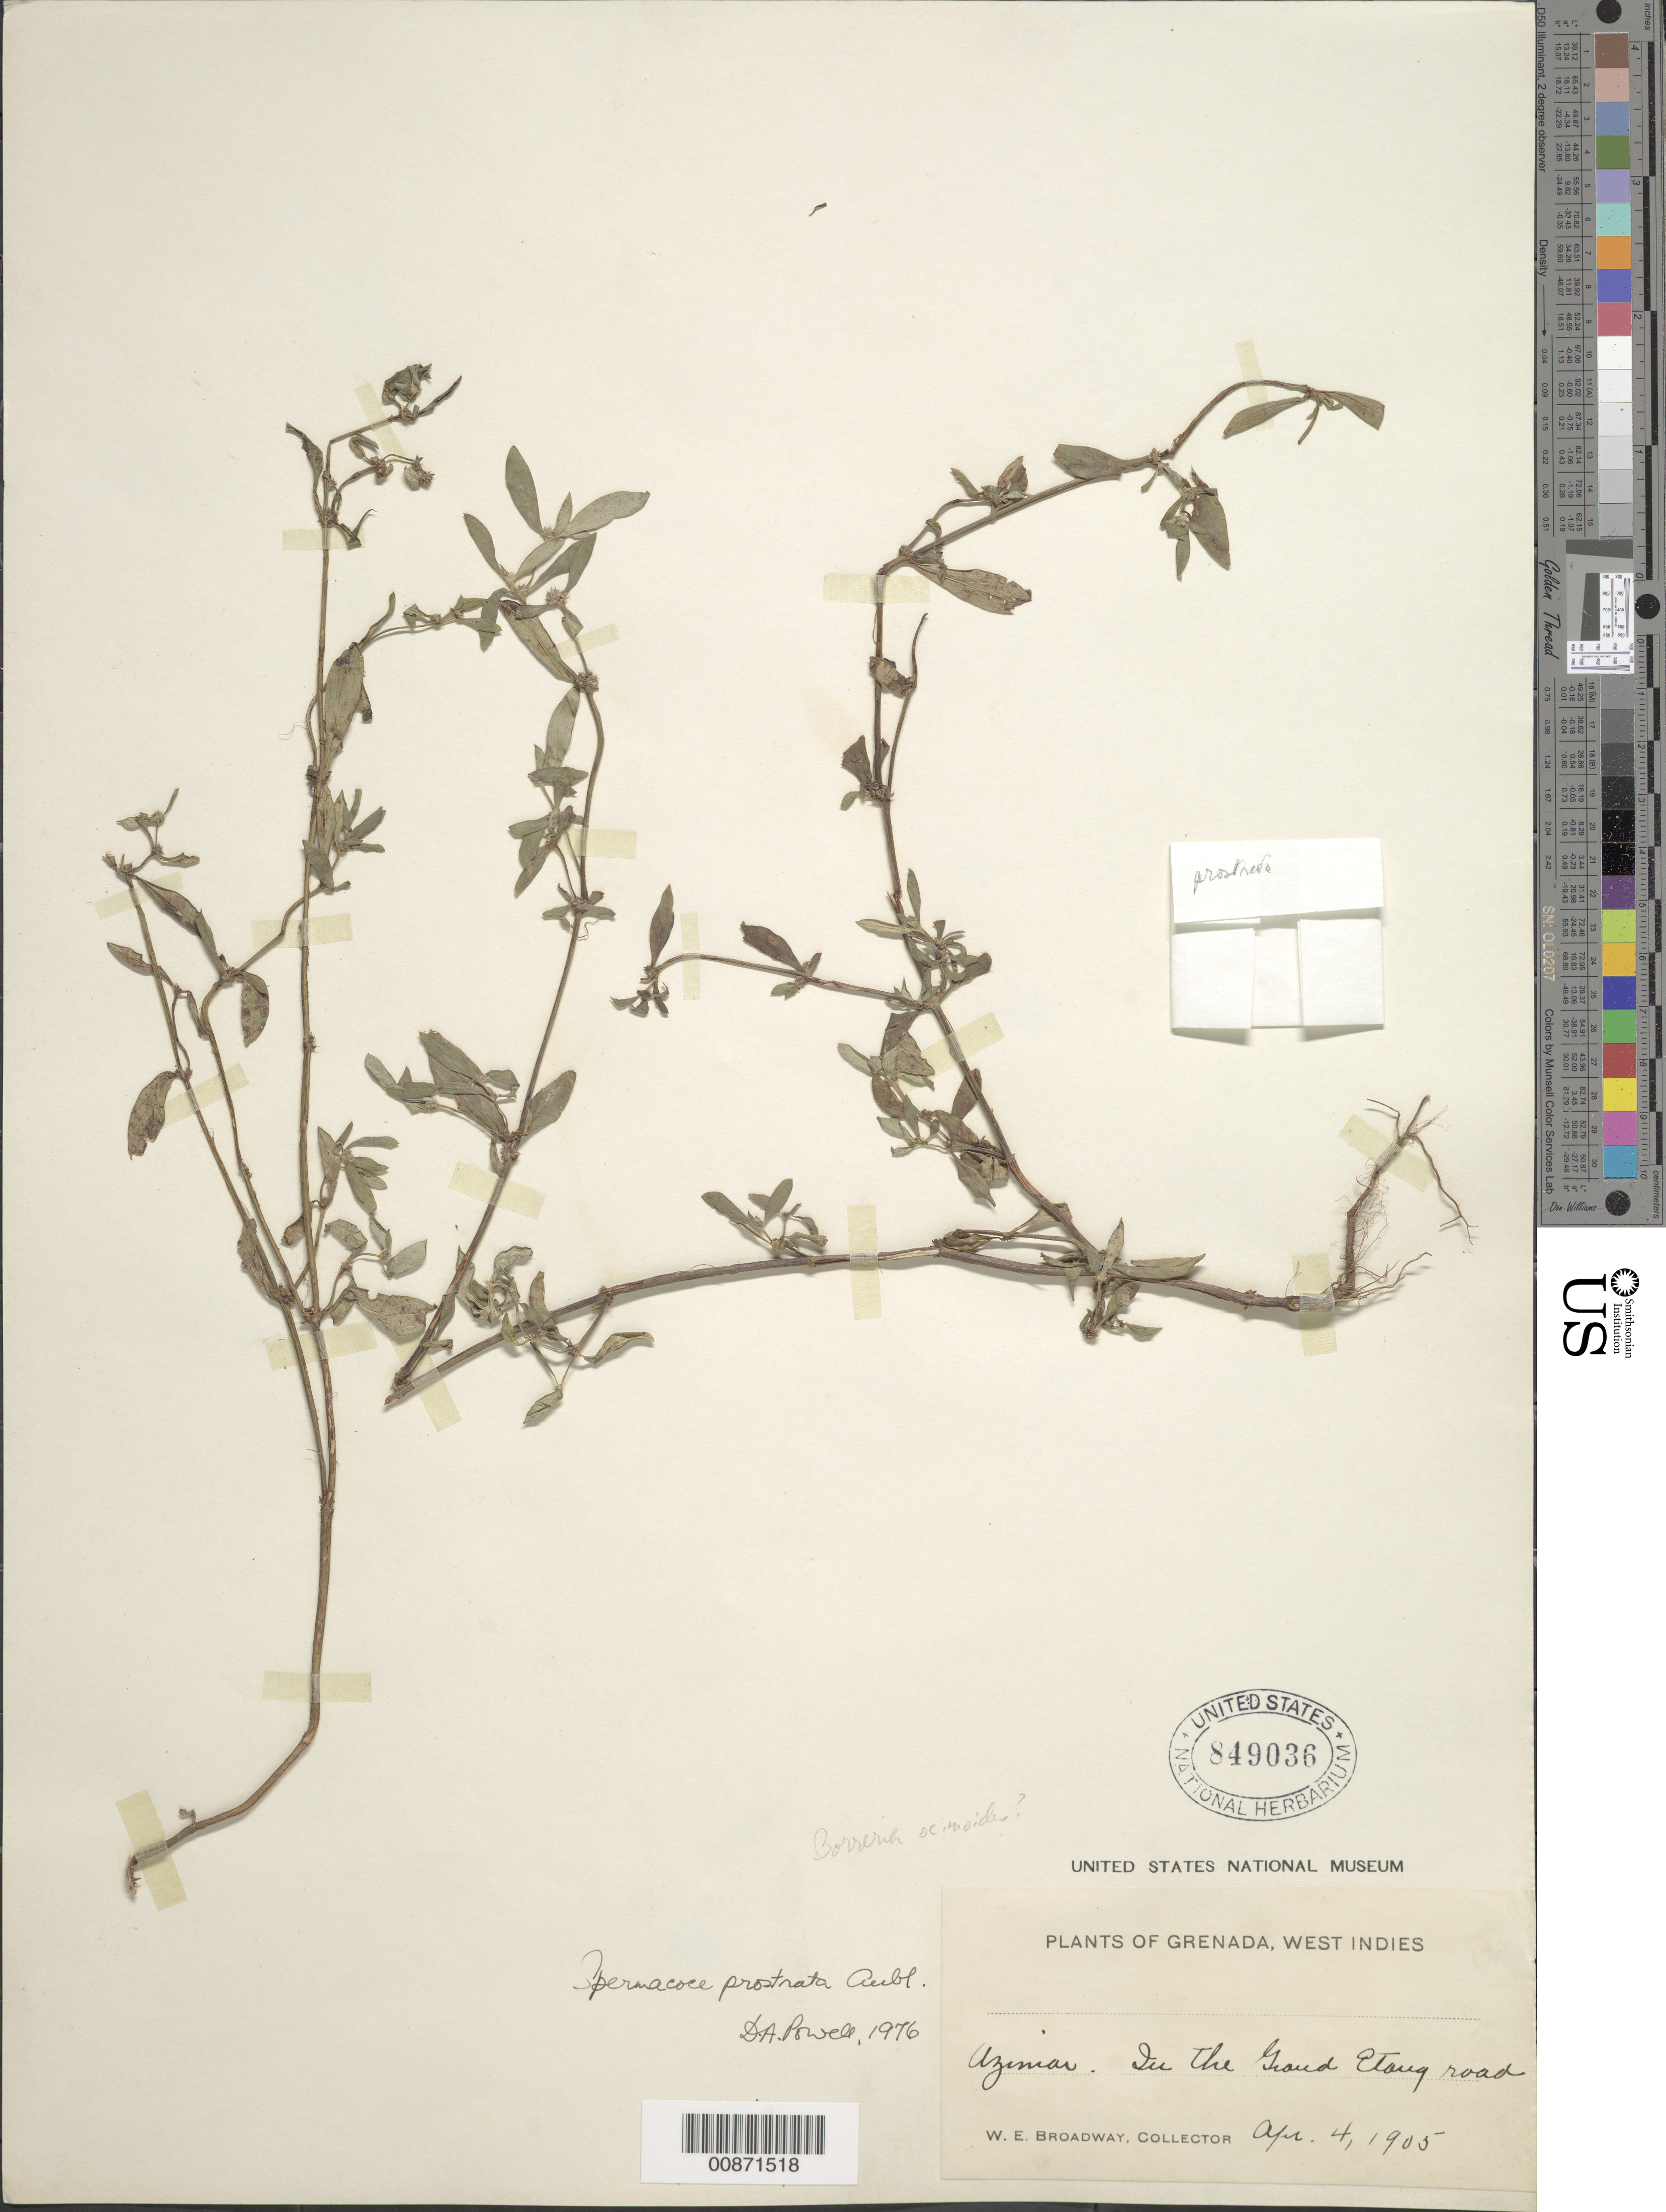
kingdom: Plantae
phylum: Tracheophyta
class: Magnoliopsida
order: Gentianales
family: Rubiaceae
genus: Spermacoce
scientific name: Spermacoce prostrata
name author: Aubl.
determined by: Powell, D. A.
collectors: W. E. Broadway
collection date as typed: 04 Apr 1905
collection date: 1905-04-04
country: Grenada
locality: Azimar. In the Grand Etang road.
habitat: Along road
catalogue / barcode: US 849036